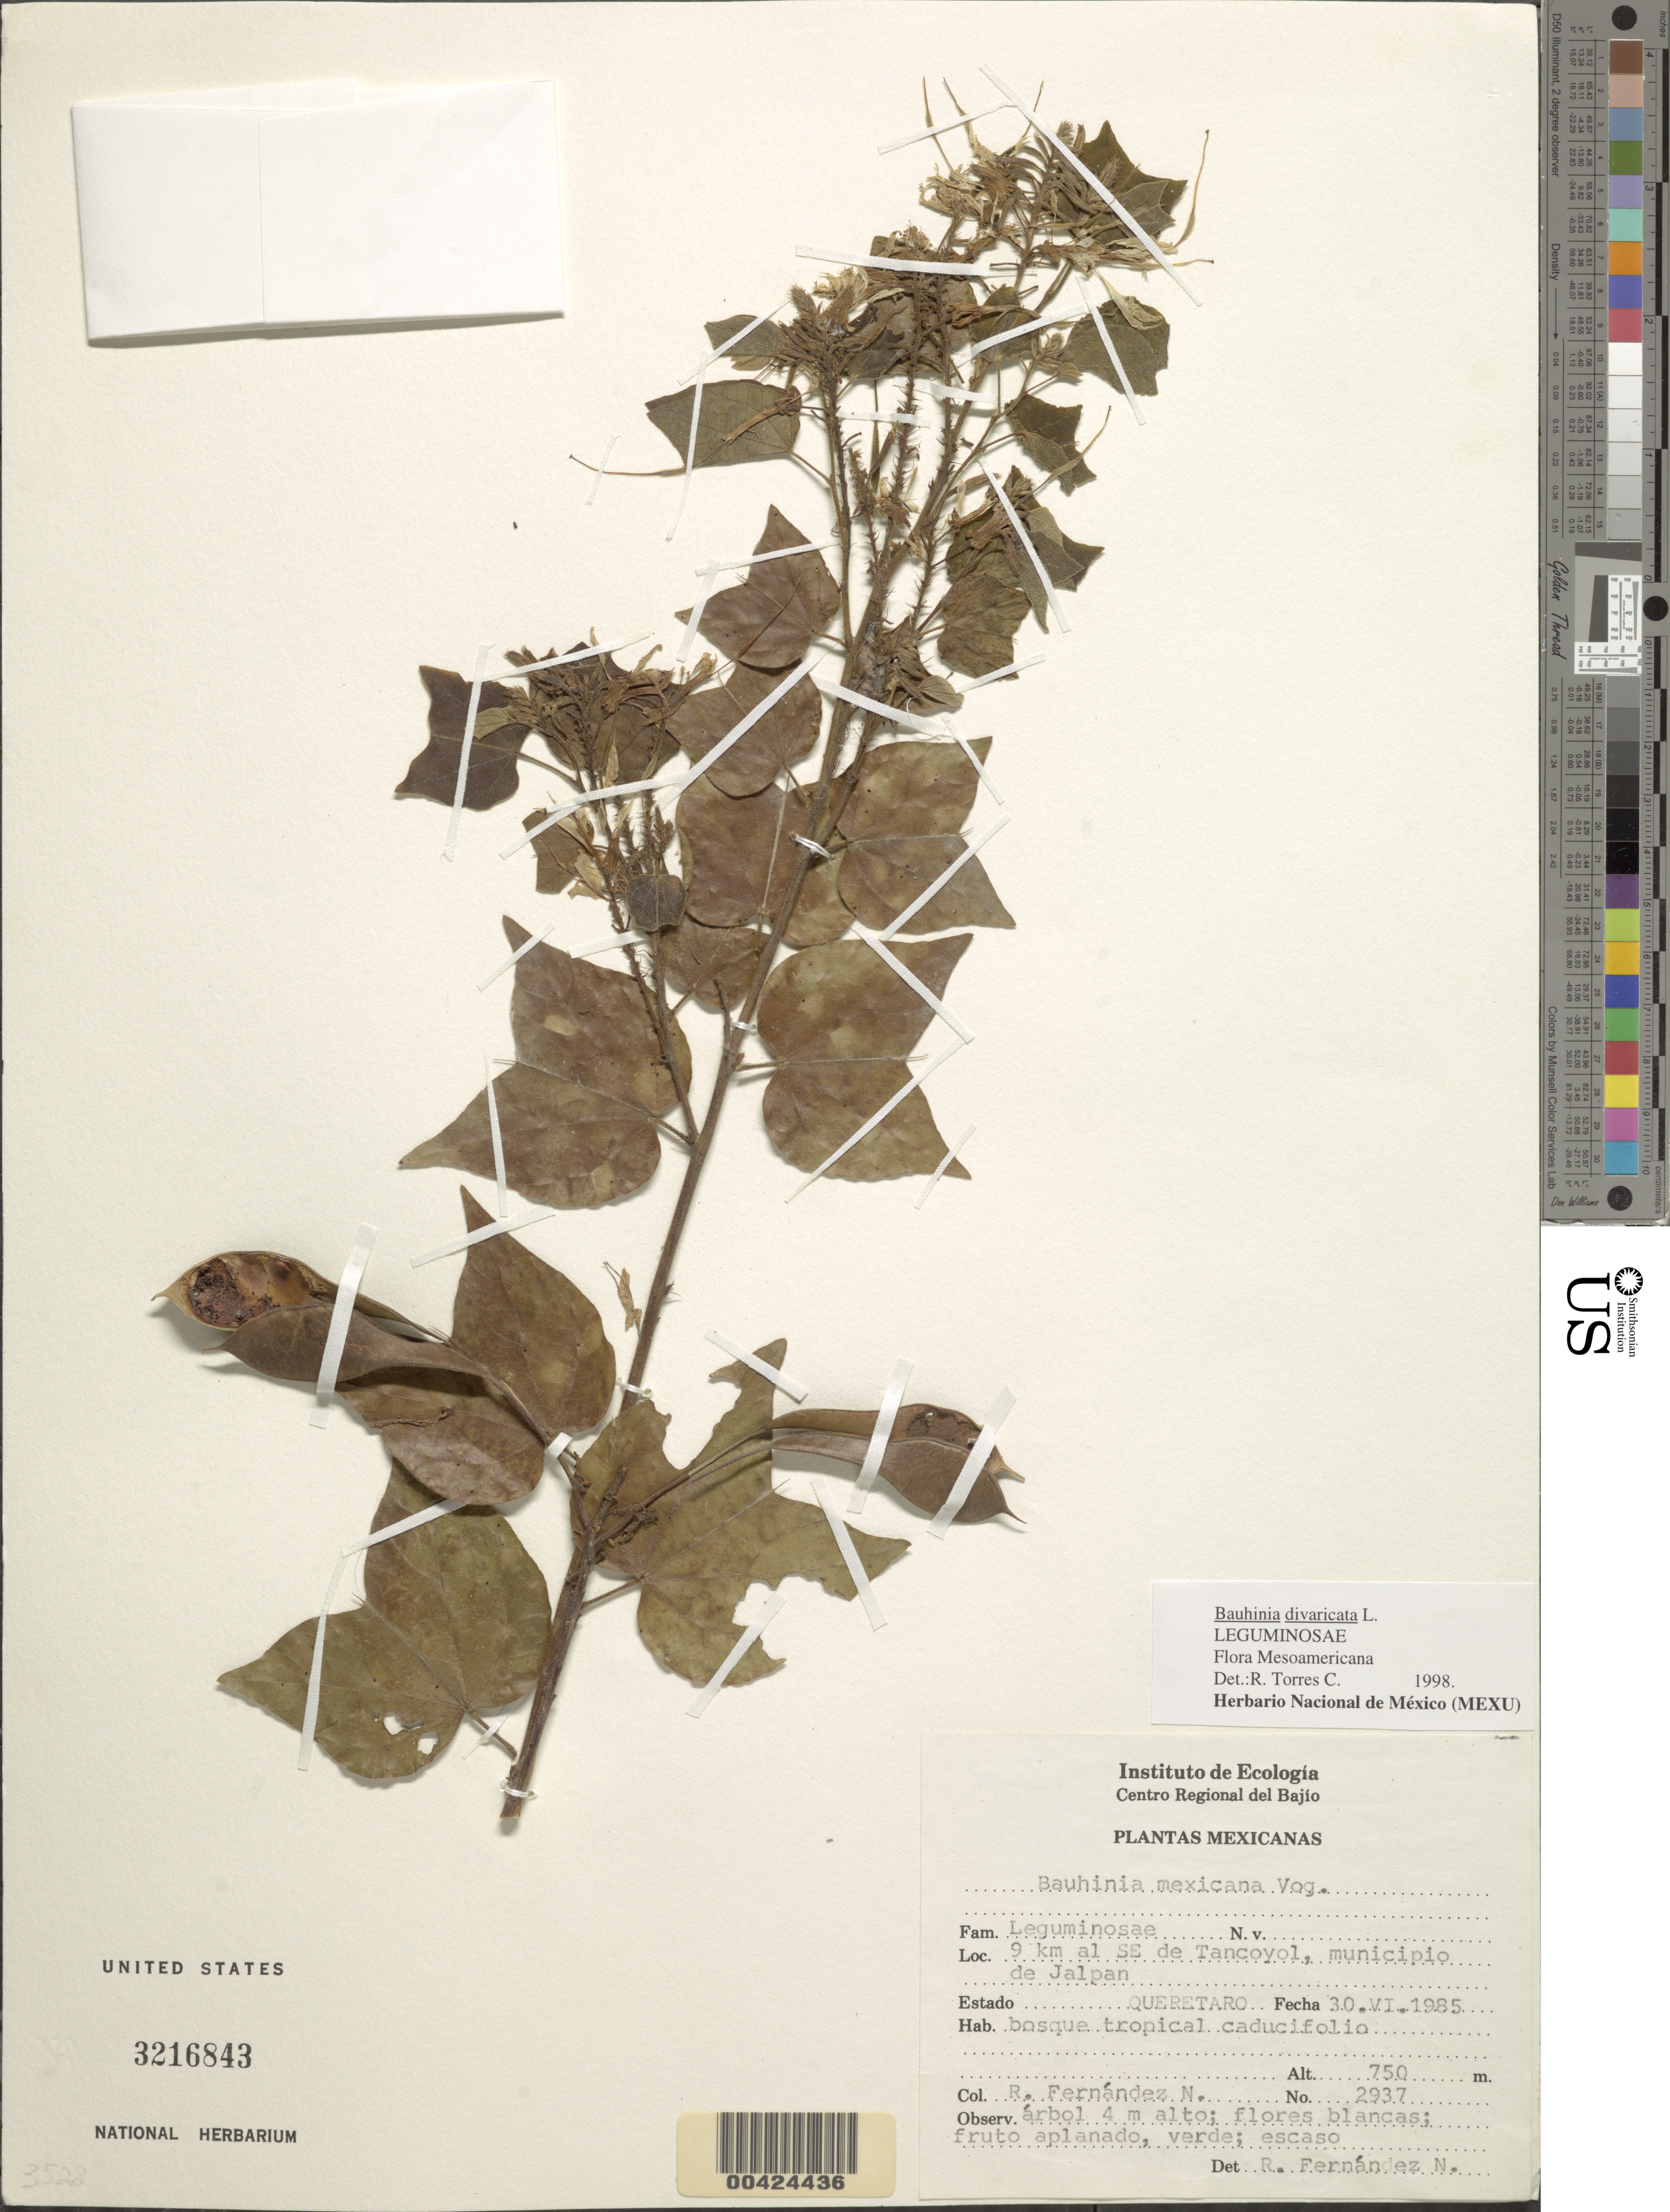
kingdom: Plantae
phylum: Tracheophyta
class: Magnoliopsida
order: Fabales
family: Fabaceae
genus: Bauhinia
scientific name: Bauhinia divaricata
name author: L.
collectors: R. Fernández Nava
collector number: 2937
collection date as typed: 30 Jun 1985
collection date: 1985-06-30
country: Mexico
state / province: Querétaro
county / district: Jalpan De Serra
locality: Tancoyol, 9 km al se de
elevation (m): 750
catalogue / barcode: US 3216843